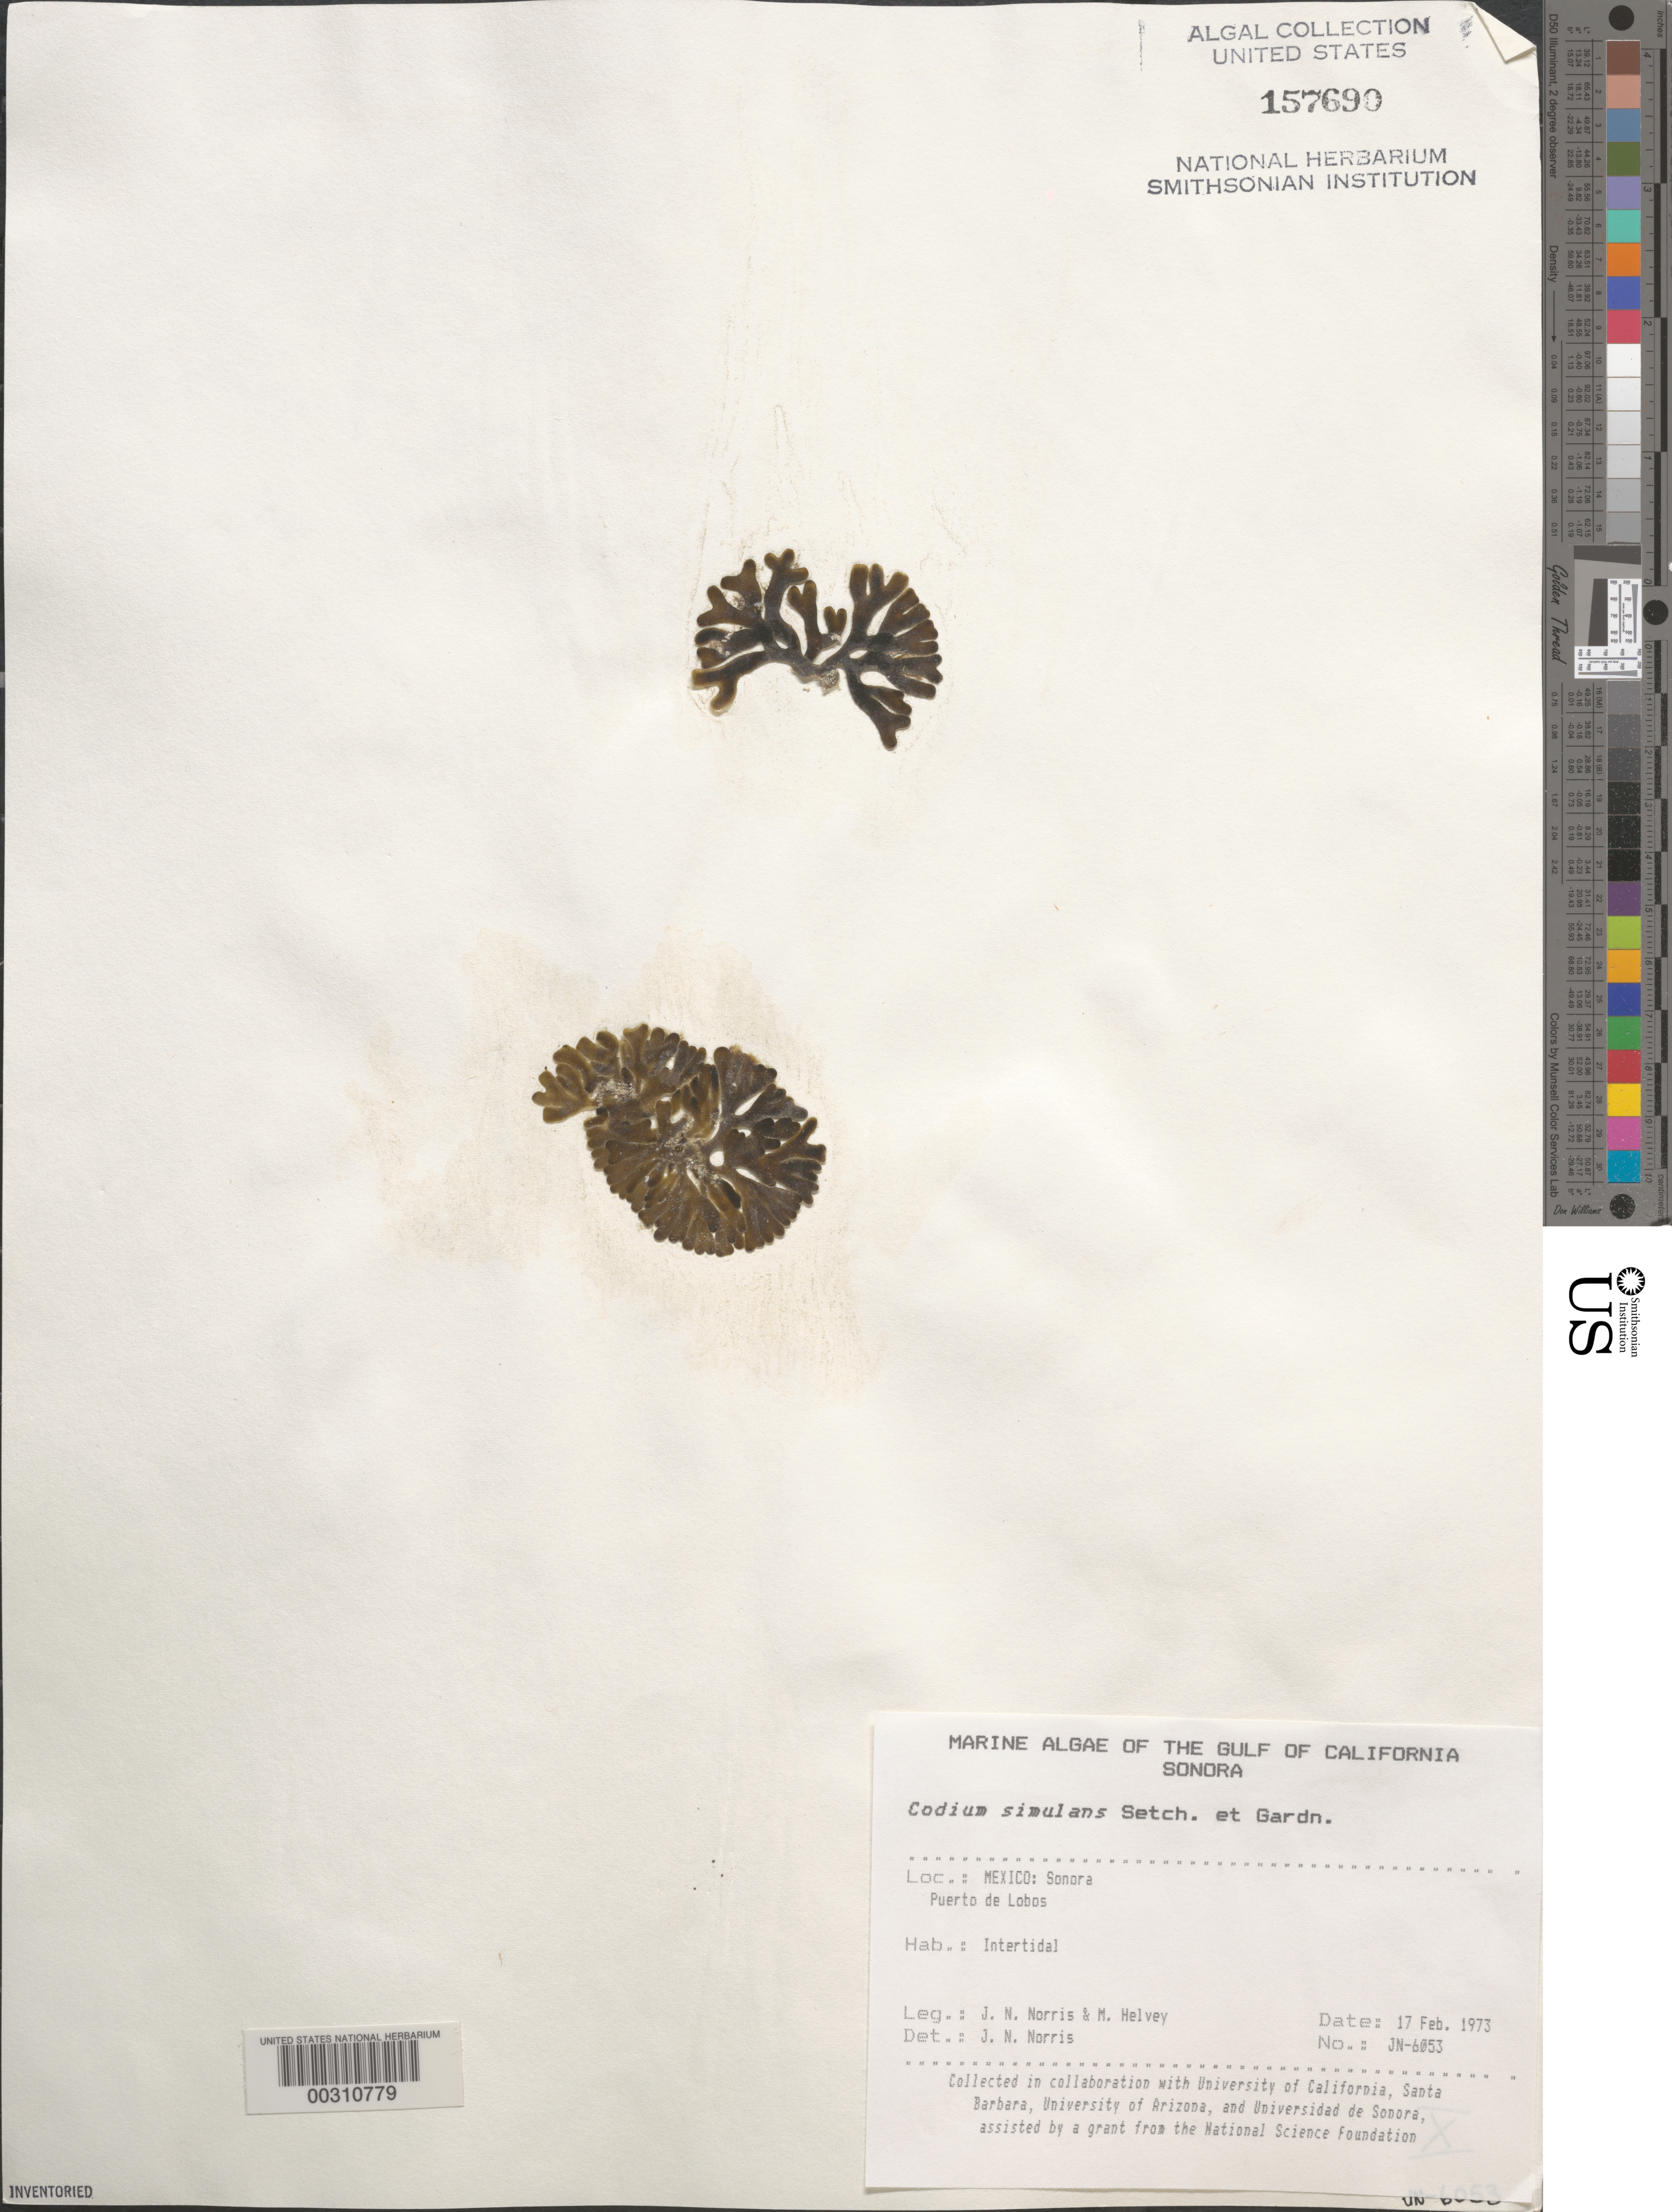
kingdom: Plantae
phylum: Chlorophyta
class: Ulvophyceae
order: Bryopsidales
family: Codiaceae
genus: Codium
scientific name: Codium simulans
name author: Setch. & N.L. Gardner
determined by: Norris, James N.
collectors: J. N. Norris & M. Helvey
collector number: JN-6053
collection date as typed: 17 Feb 1973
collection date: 1973-02-17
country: Mexico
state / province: Sonora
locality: Puerto de Lobos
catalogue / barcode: US 157690